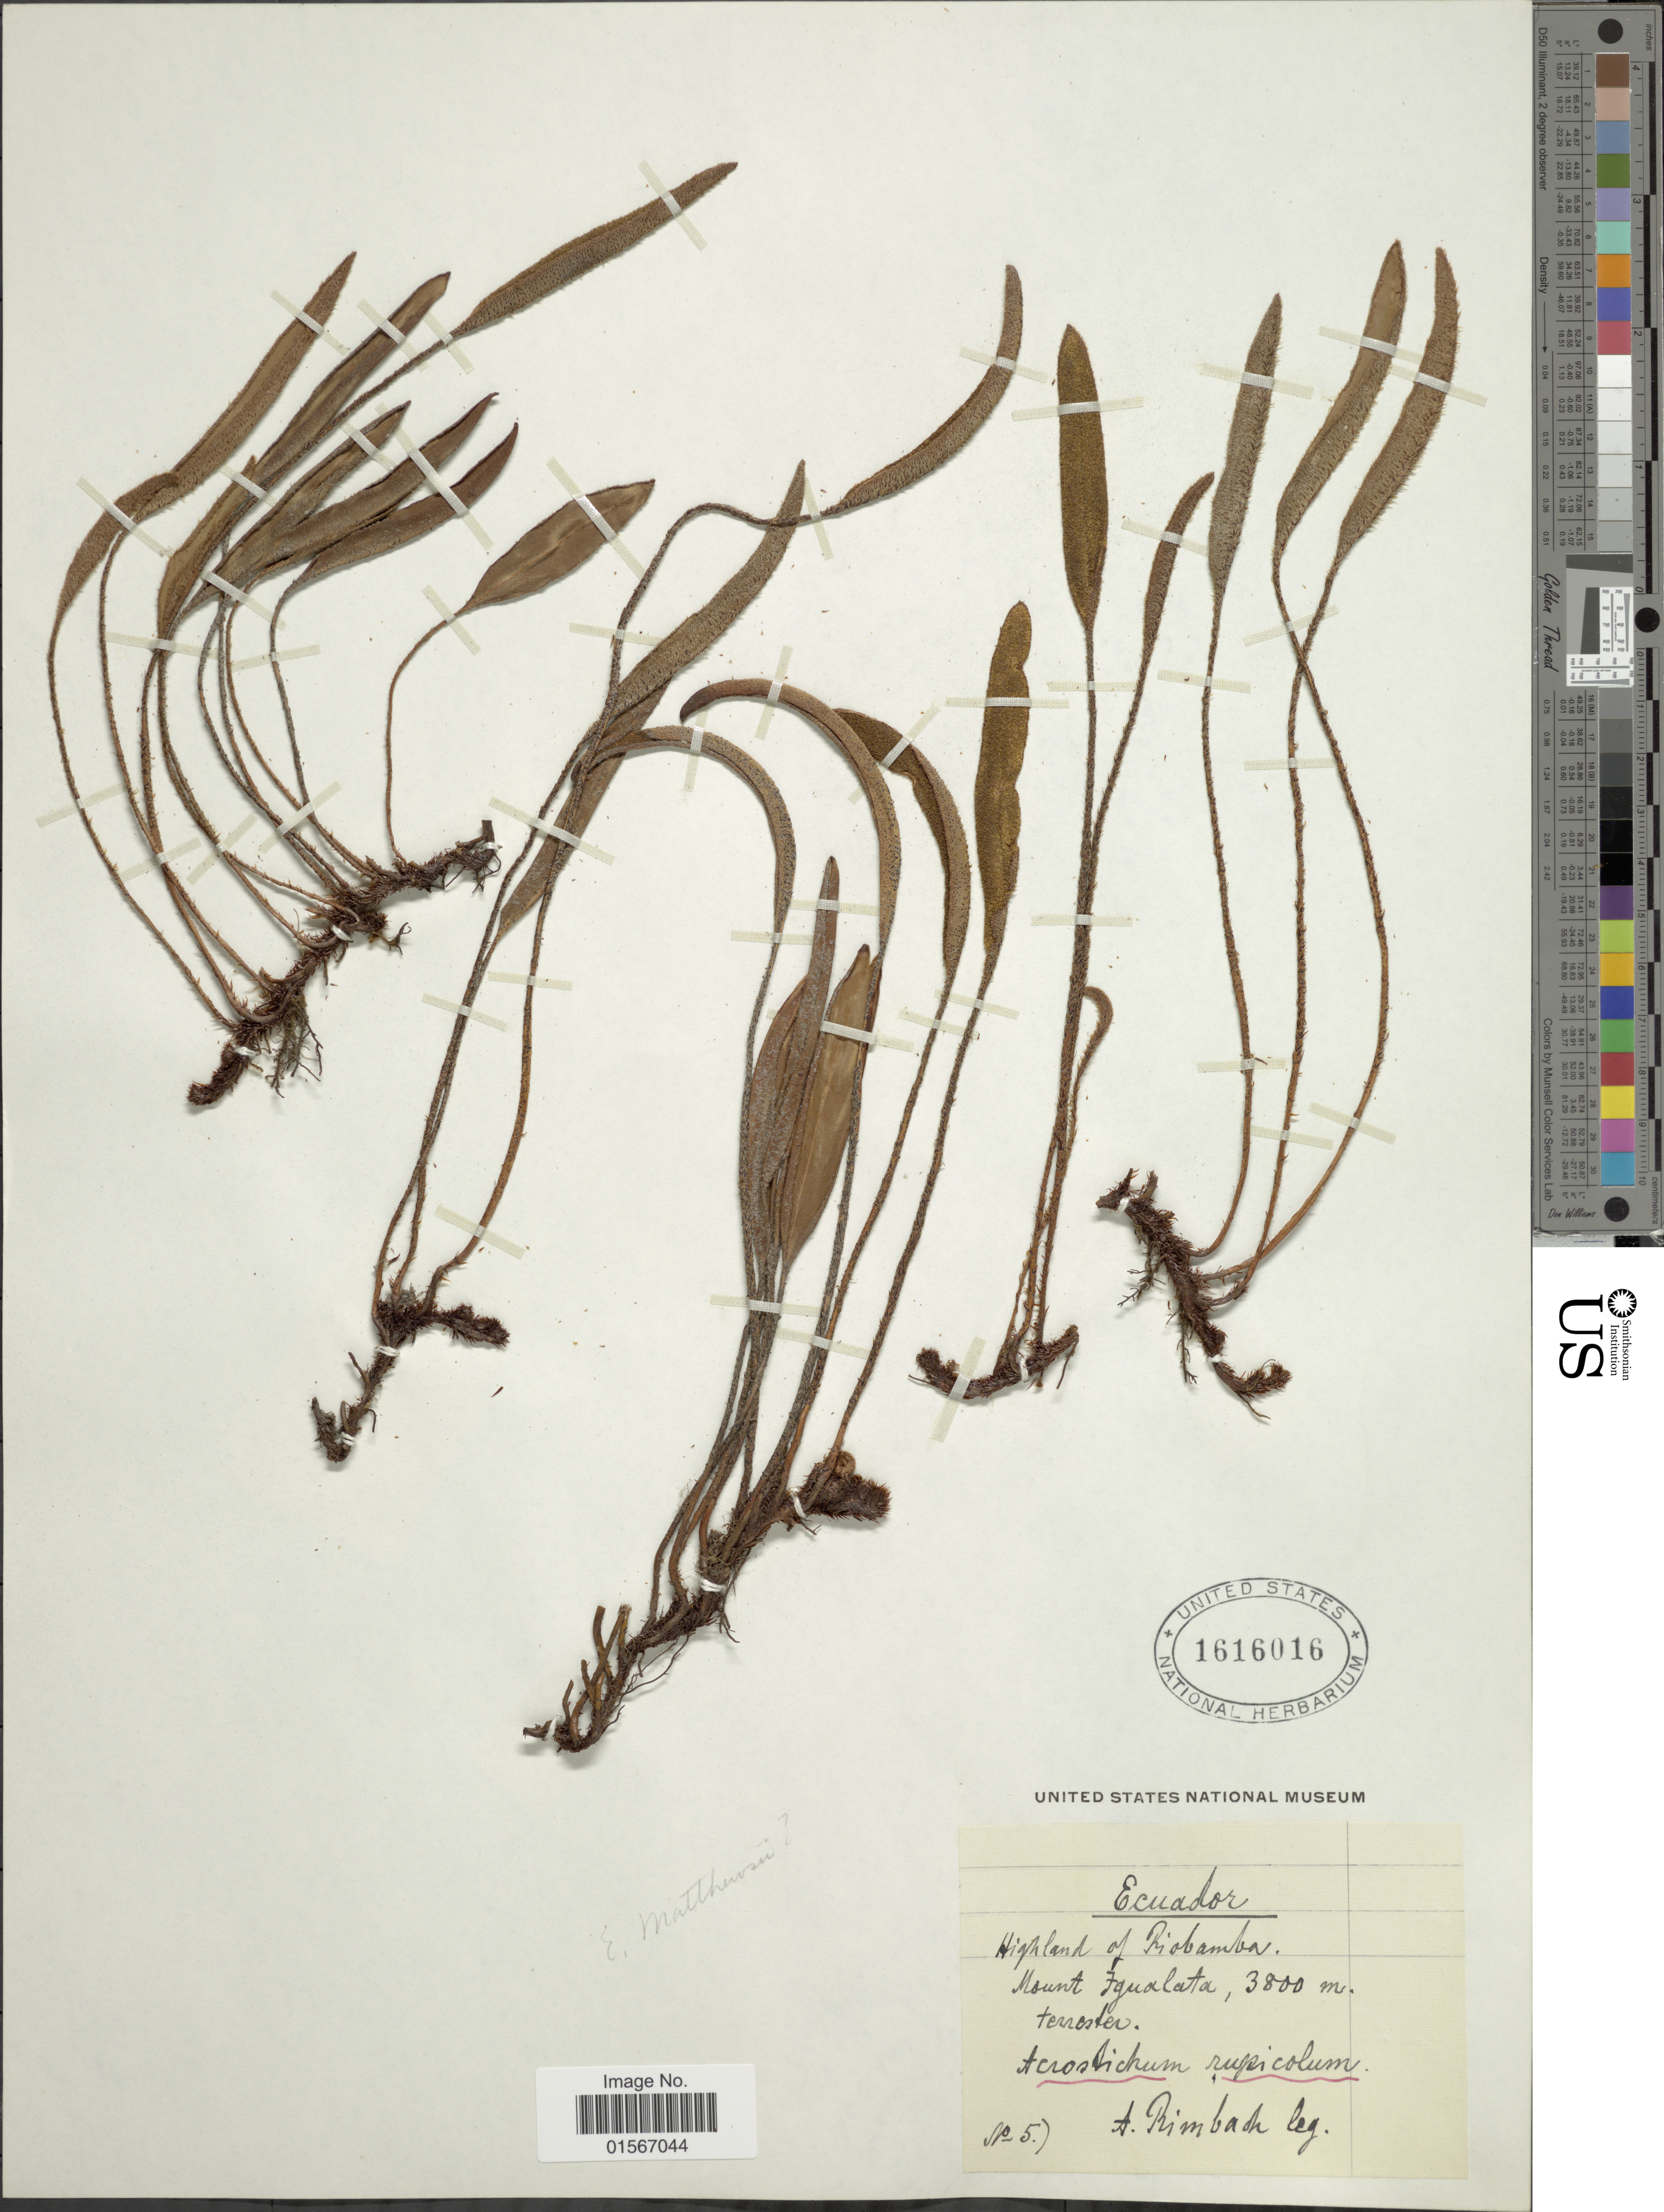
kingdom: Plantae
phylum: Tracheophyta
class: Polypodiopsida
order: Polypodiales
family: Dryopteridaceae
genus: Elaphoglossum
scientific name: Elaphoglossum mathewsii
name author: (Fée) T. Moore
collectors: A. Rimbach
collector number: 5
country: Ecuador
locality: Highland of Riobamba, Mount Igualata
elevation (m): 3800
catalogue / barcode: US 1616016